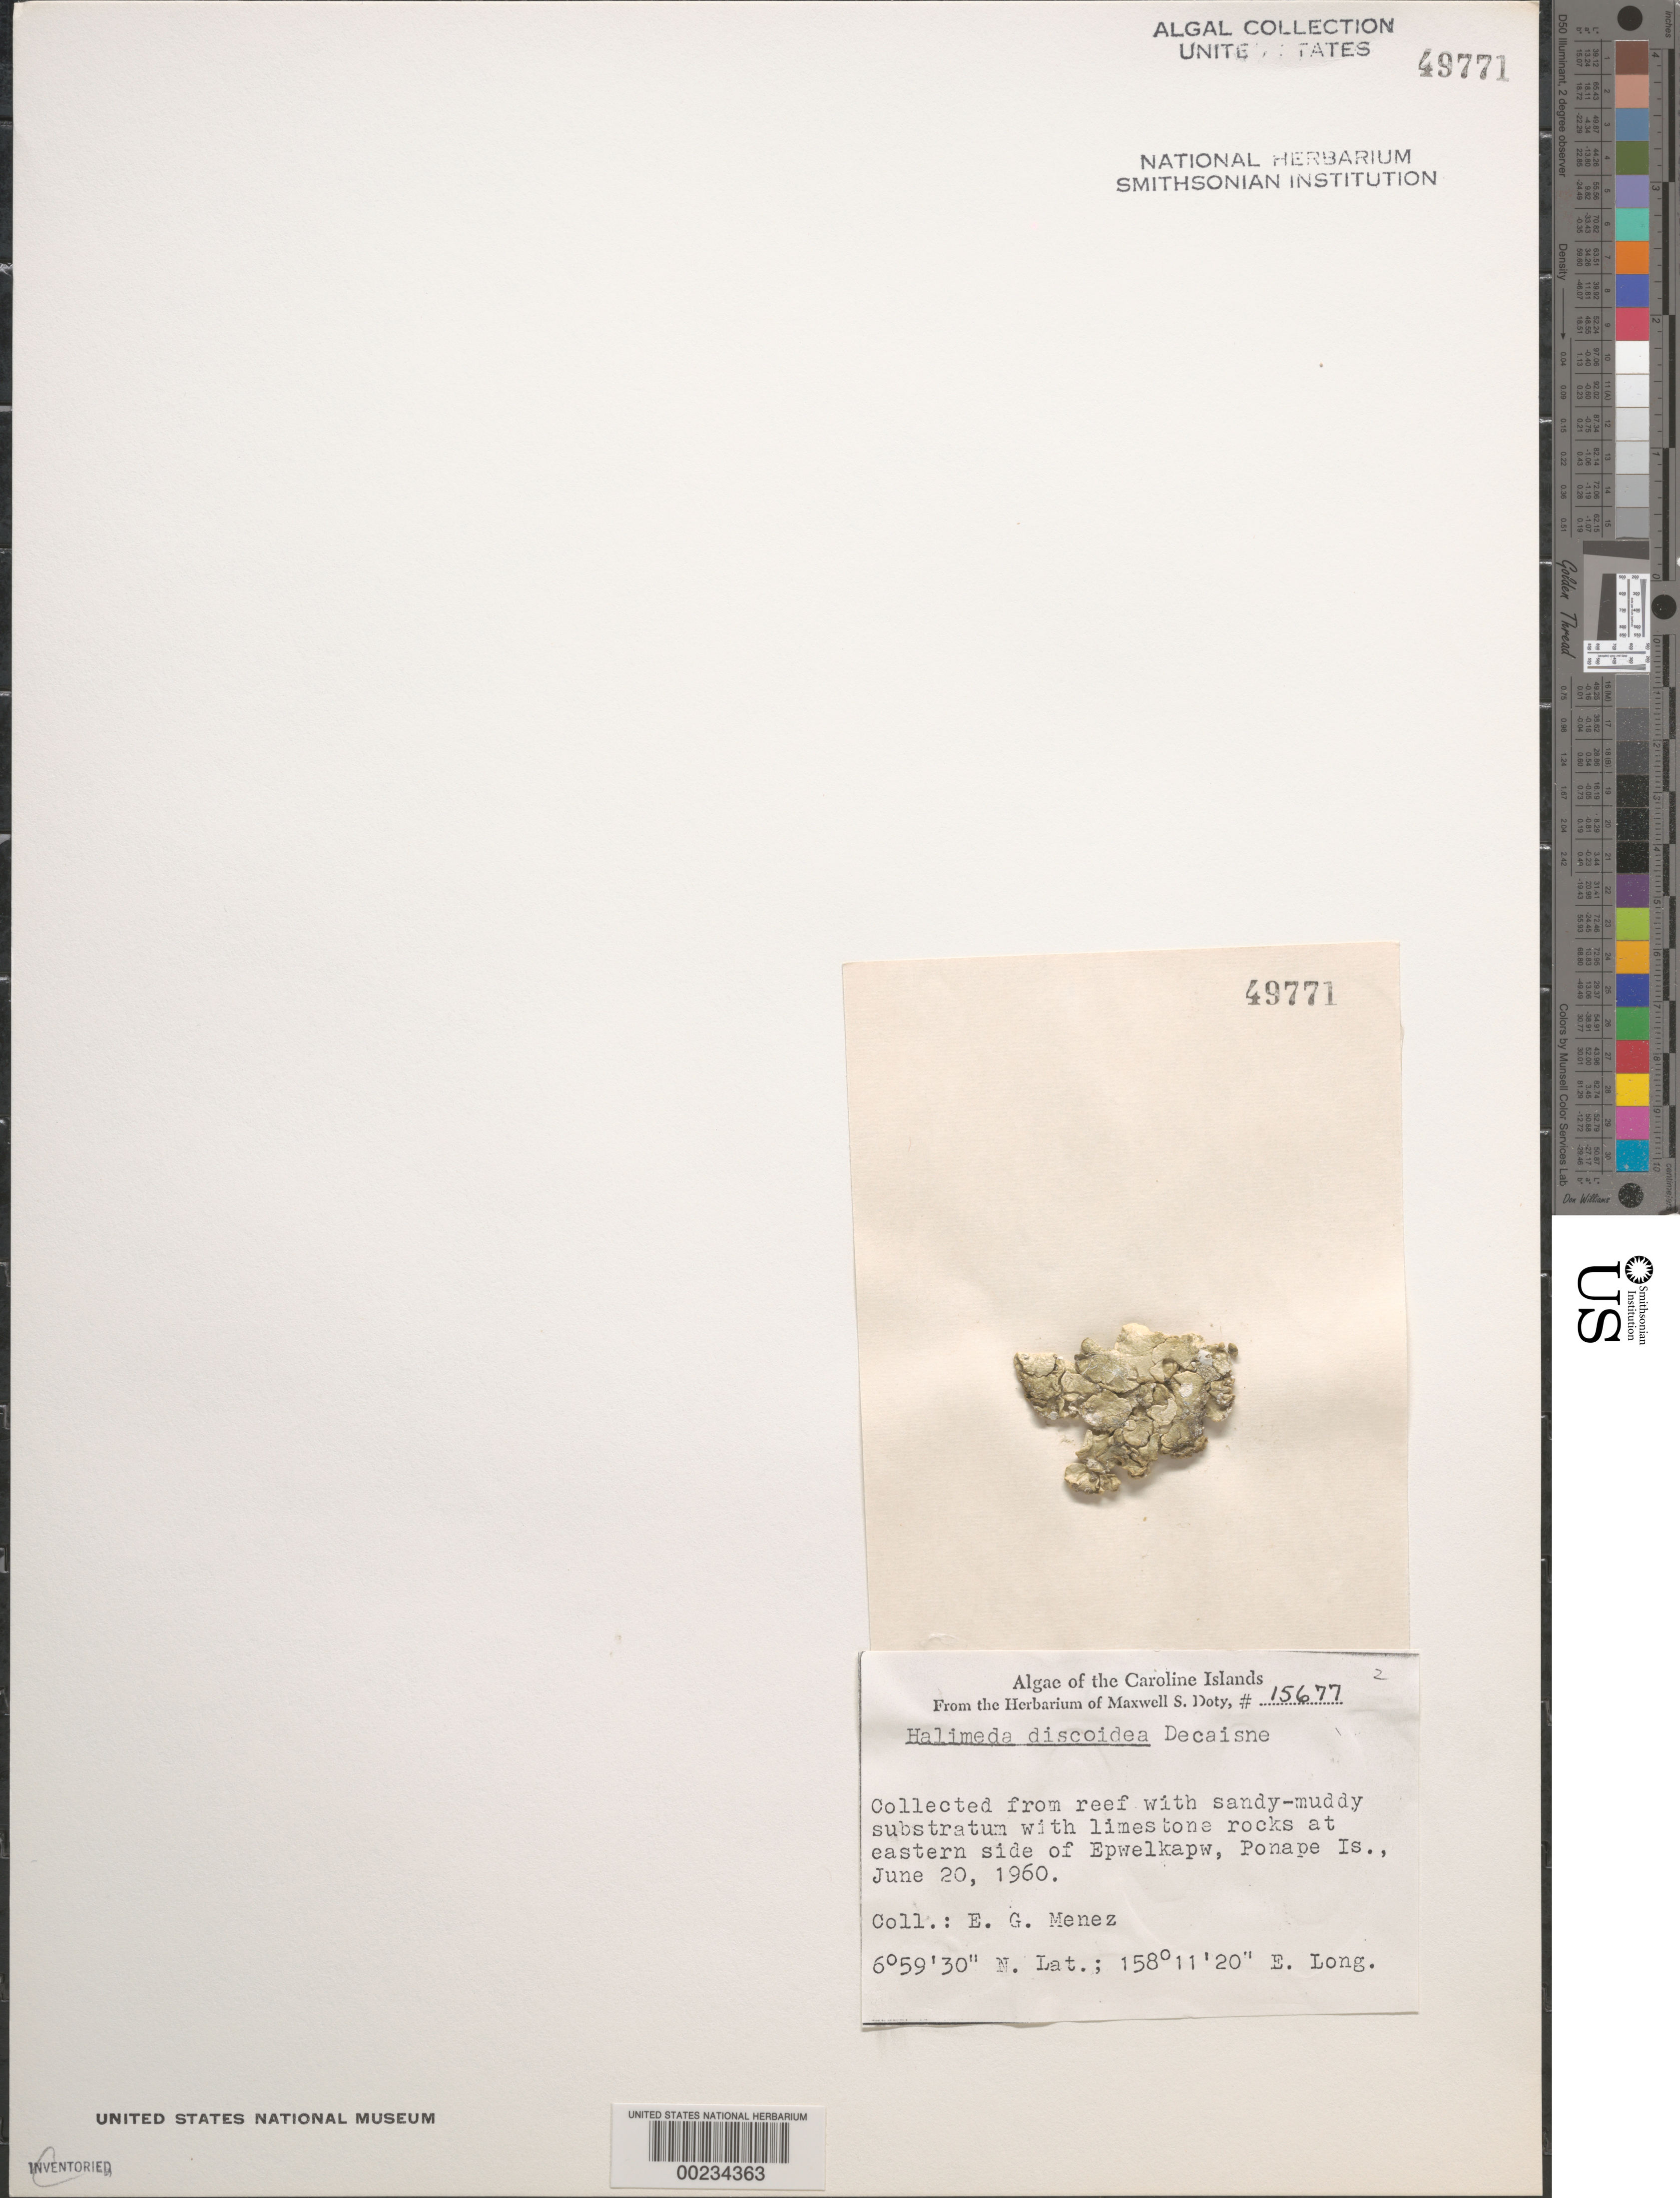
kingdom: Plantae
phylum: Chlorophyta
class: Ulvophyceae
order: Bryopsidales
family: Halimedaceae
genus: Halimeda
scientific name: Halimeda discoidea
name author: Decne.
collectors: Meñez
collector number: MSD 15677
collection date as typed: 20 Jun 1960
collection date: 1960-06-20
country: Micronesia, Federated States of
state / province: Pohnpei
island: Pohnpei [Ponape] Islands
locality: Epwelkapw Islet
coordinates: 6 59' 30" N, 158 11' 20" E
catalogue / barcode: US 49771